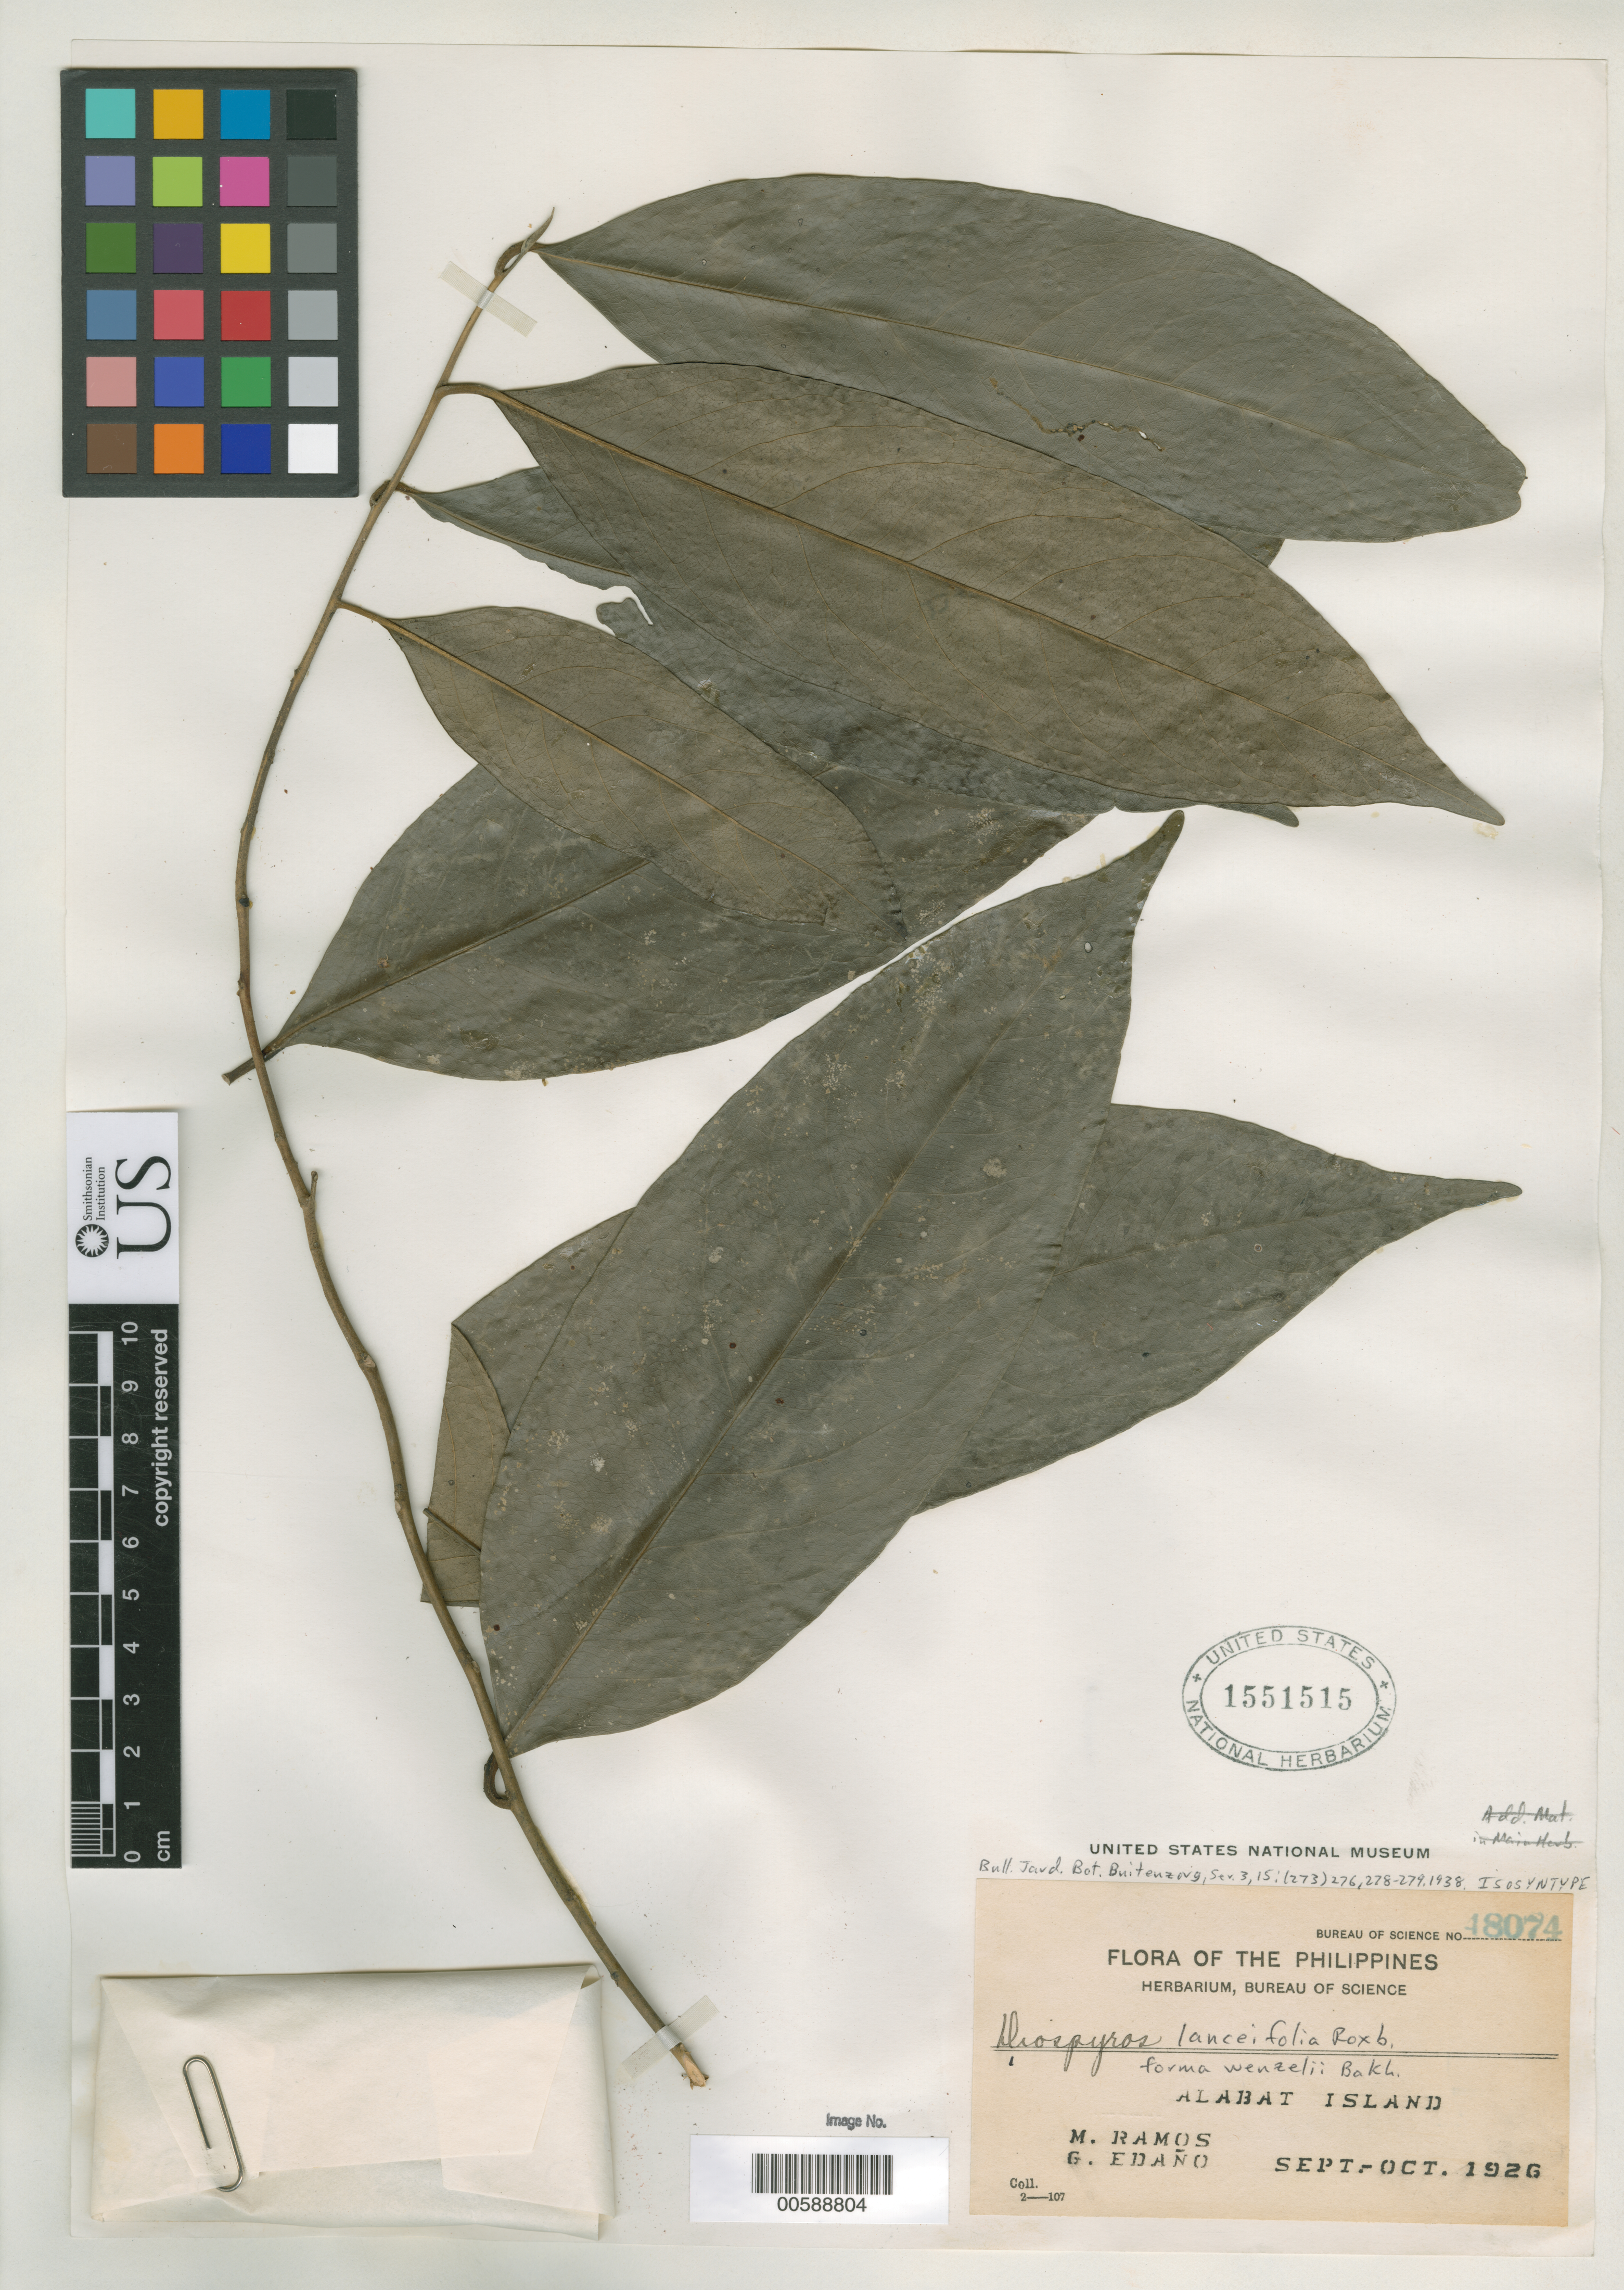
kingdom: Plantae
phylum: Tracheophyta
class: Magnoliopsida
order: Ericales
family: Ebenaceae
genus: Diospyros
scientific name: Diospyros lanceifolia f. wenzelii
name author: Bakh.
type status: Isosyntype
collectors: M. Ramos & G. E. Edaño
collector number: Bur. Sci. 48074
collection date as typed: Sep 1926 to -- Oct 1926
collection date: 1926-09/1926-10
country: Philippines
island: Alabat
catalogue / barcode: US 1551515